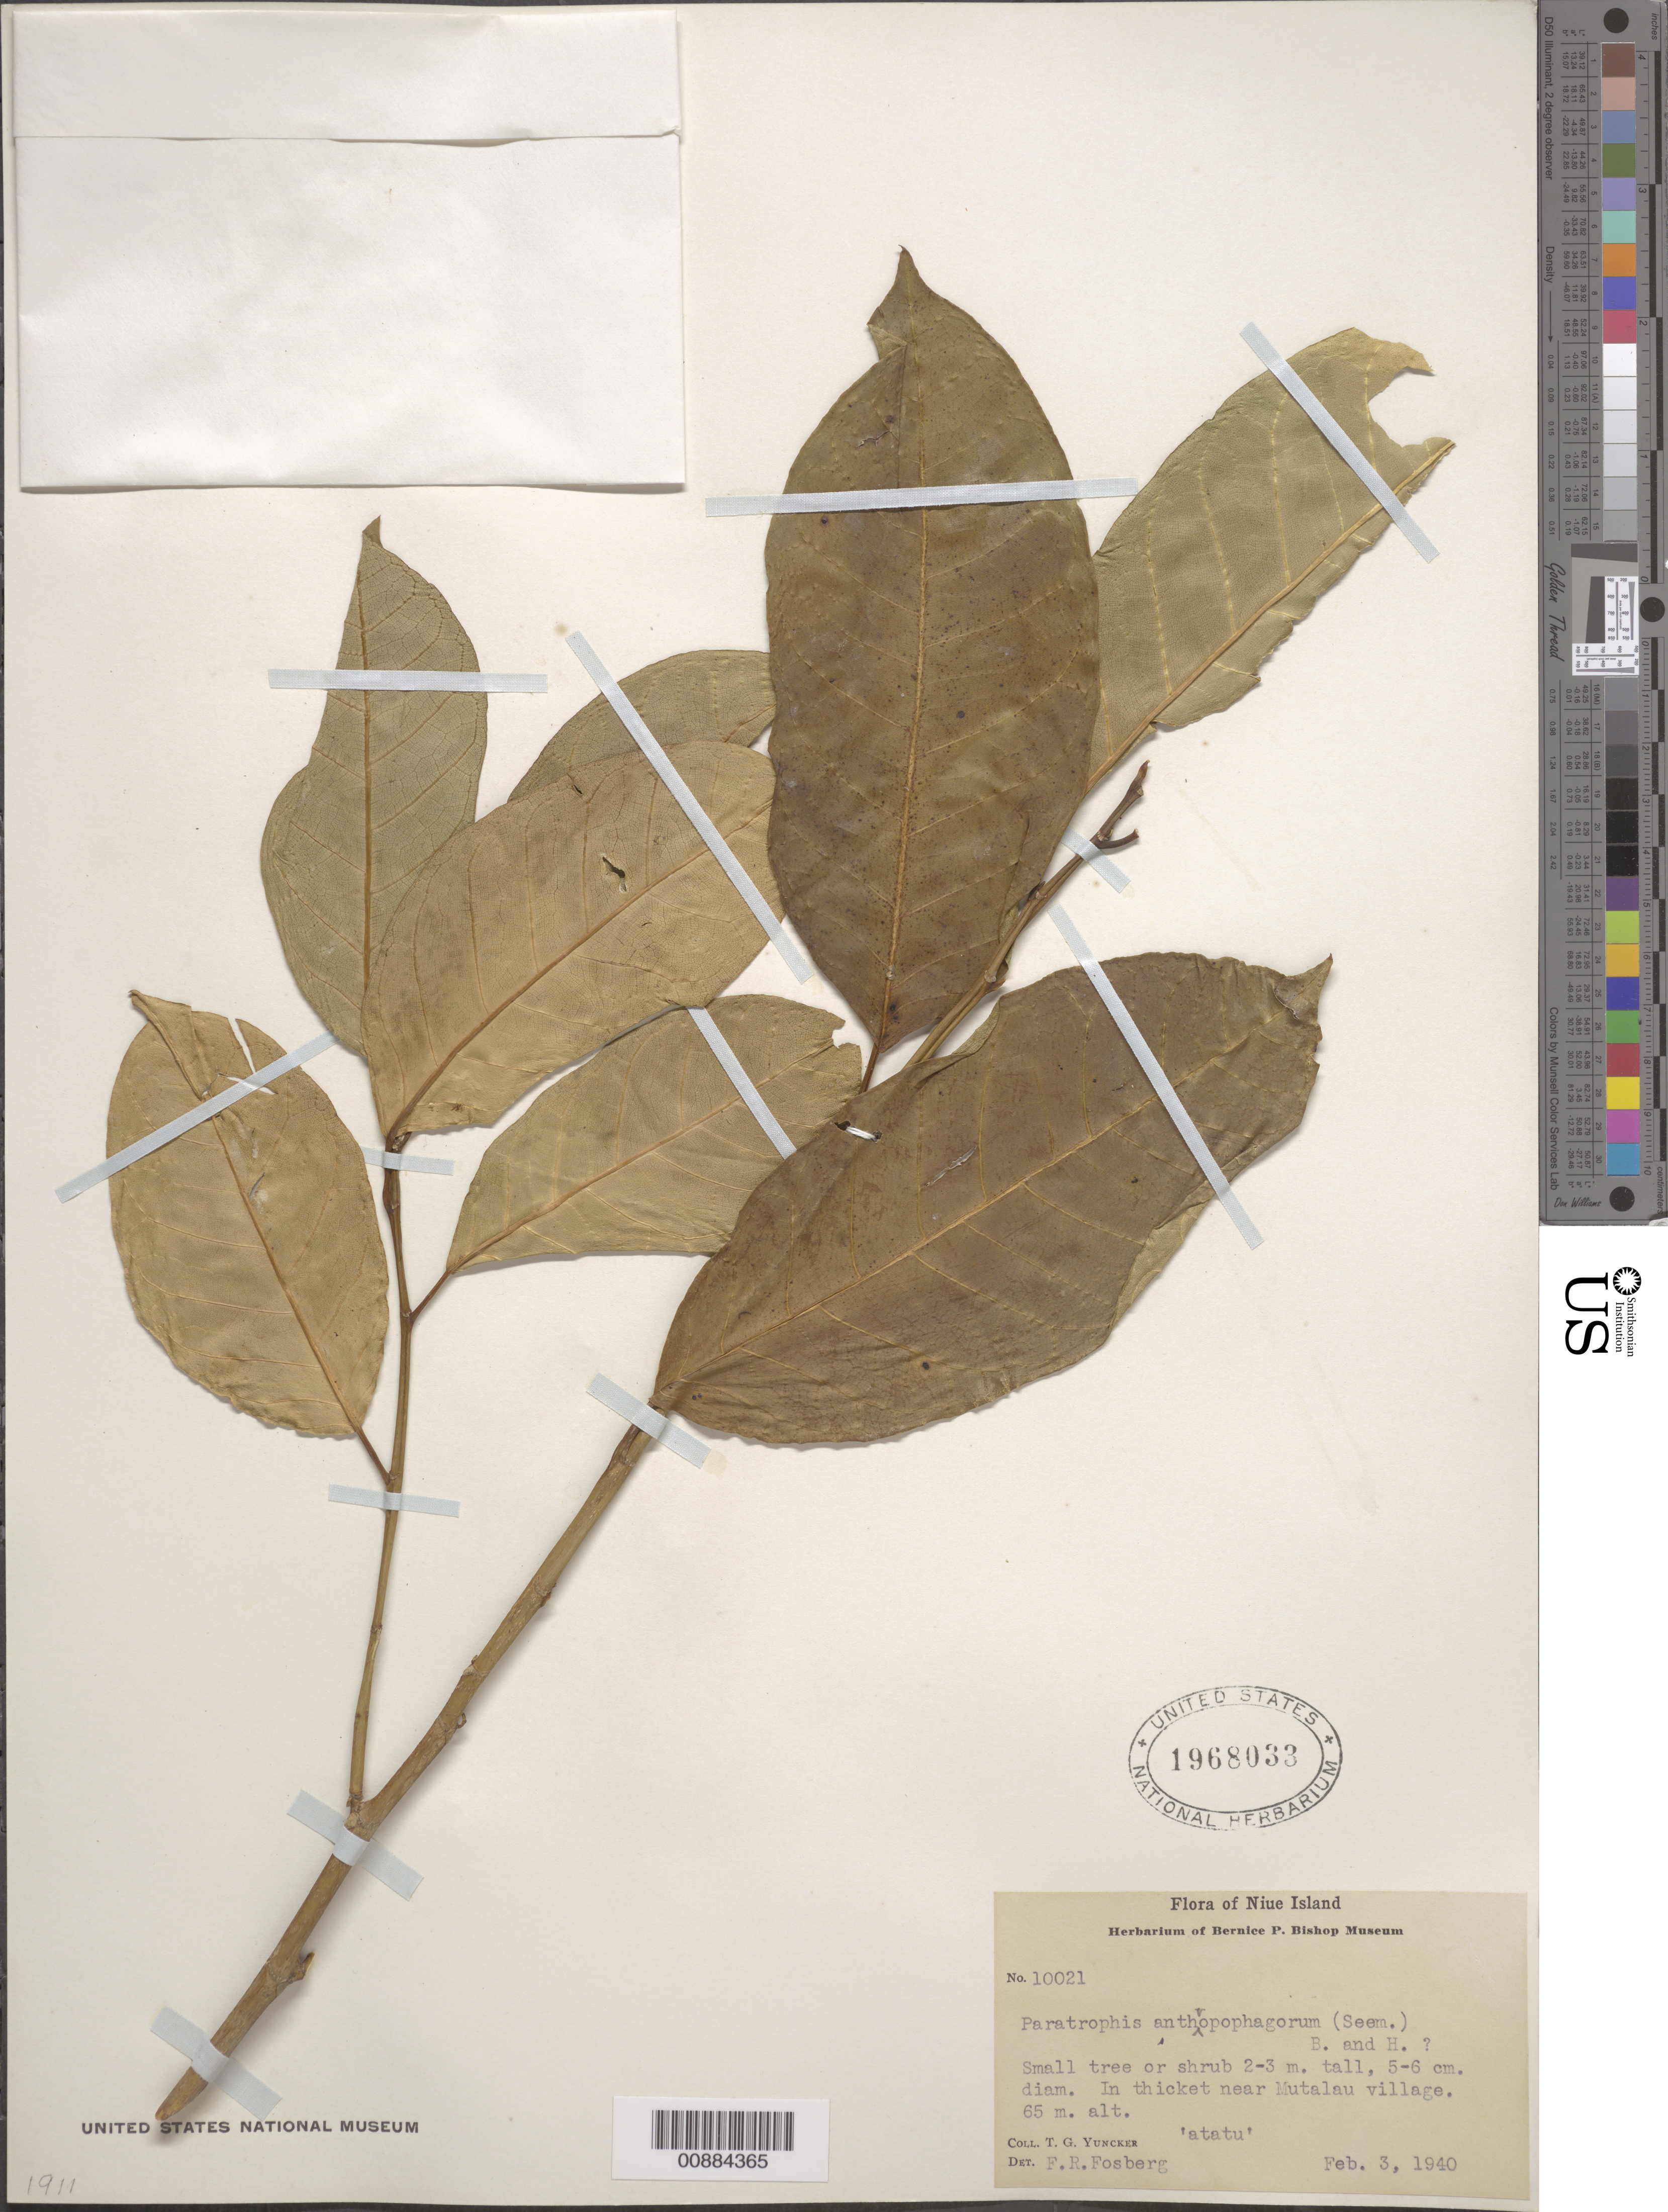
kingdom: Plantae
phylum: Tracheophyta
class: Magnoliopsida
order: Rosales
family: Moraceae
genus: Paratrophis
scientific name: Paratrophis anthropophagorum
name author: (Seem.) Benth. & Hook. f. ex Drake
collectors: T. G. Yuncker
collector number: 10021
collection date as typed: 03 Feb 1940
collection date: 1940-02-03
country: Niue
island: Niue I.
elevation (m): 65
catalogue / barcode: US 1968033